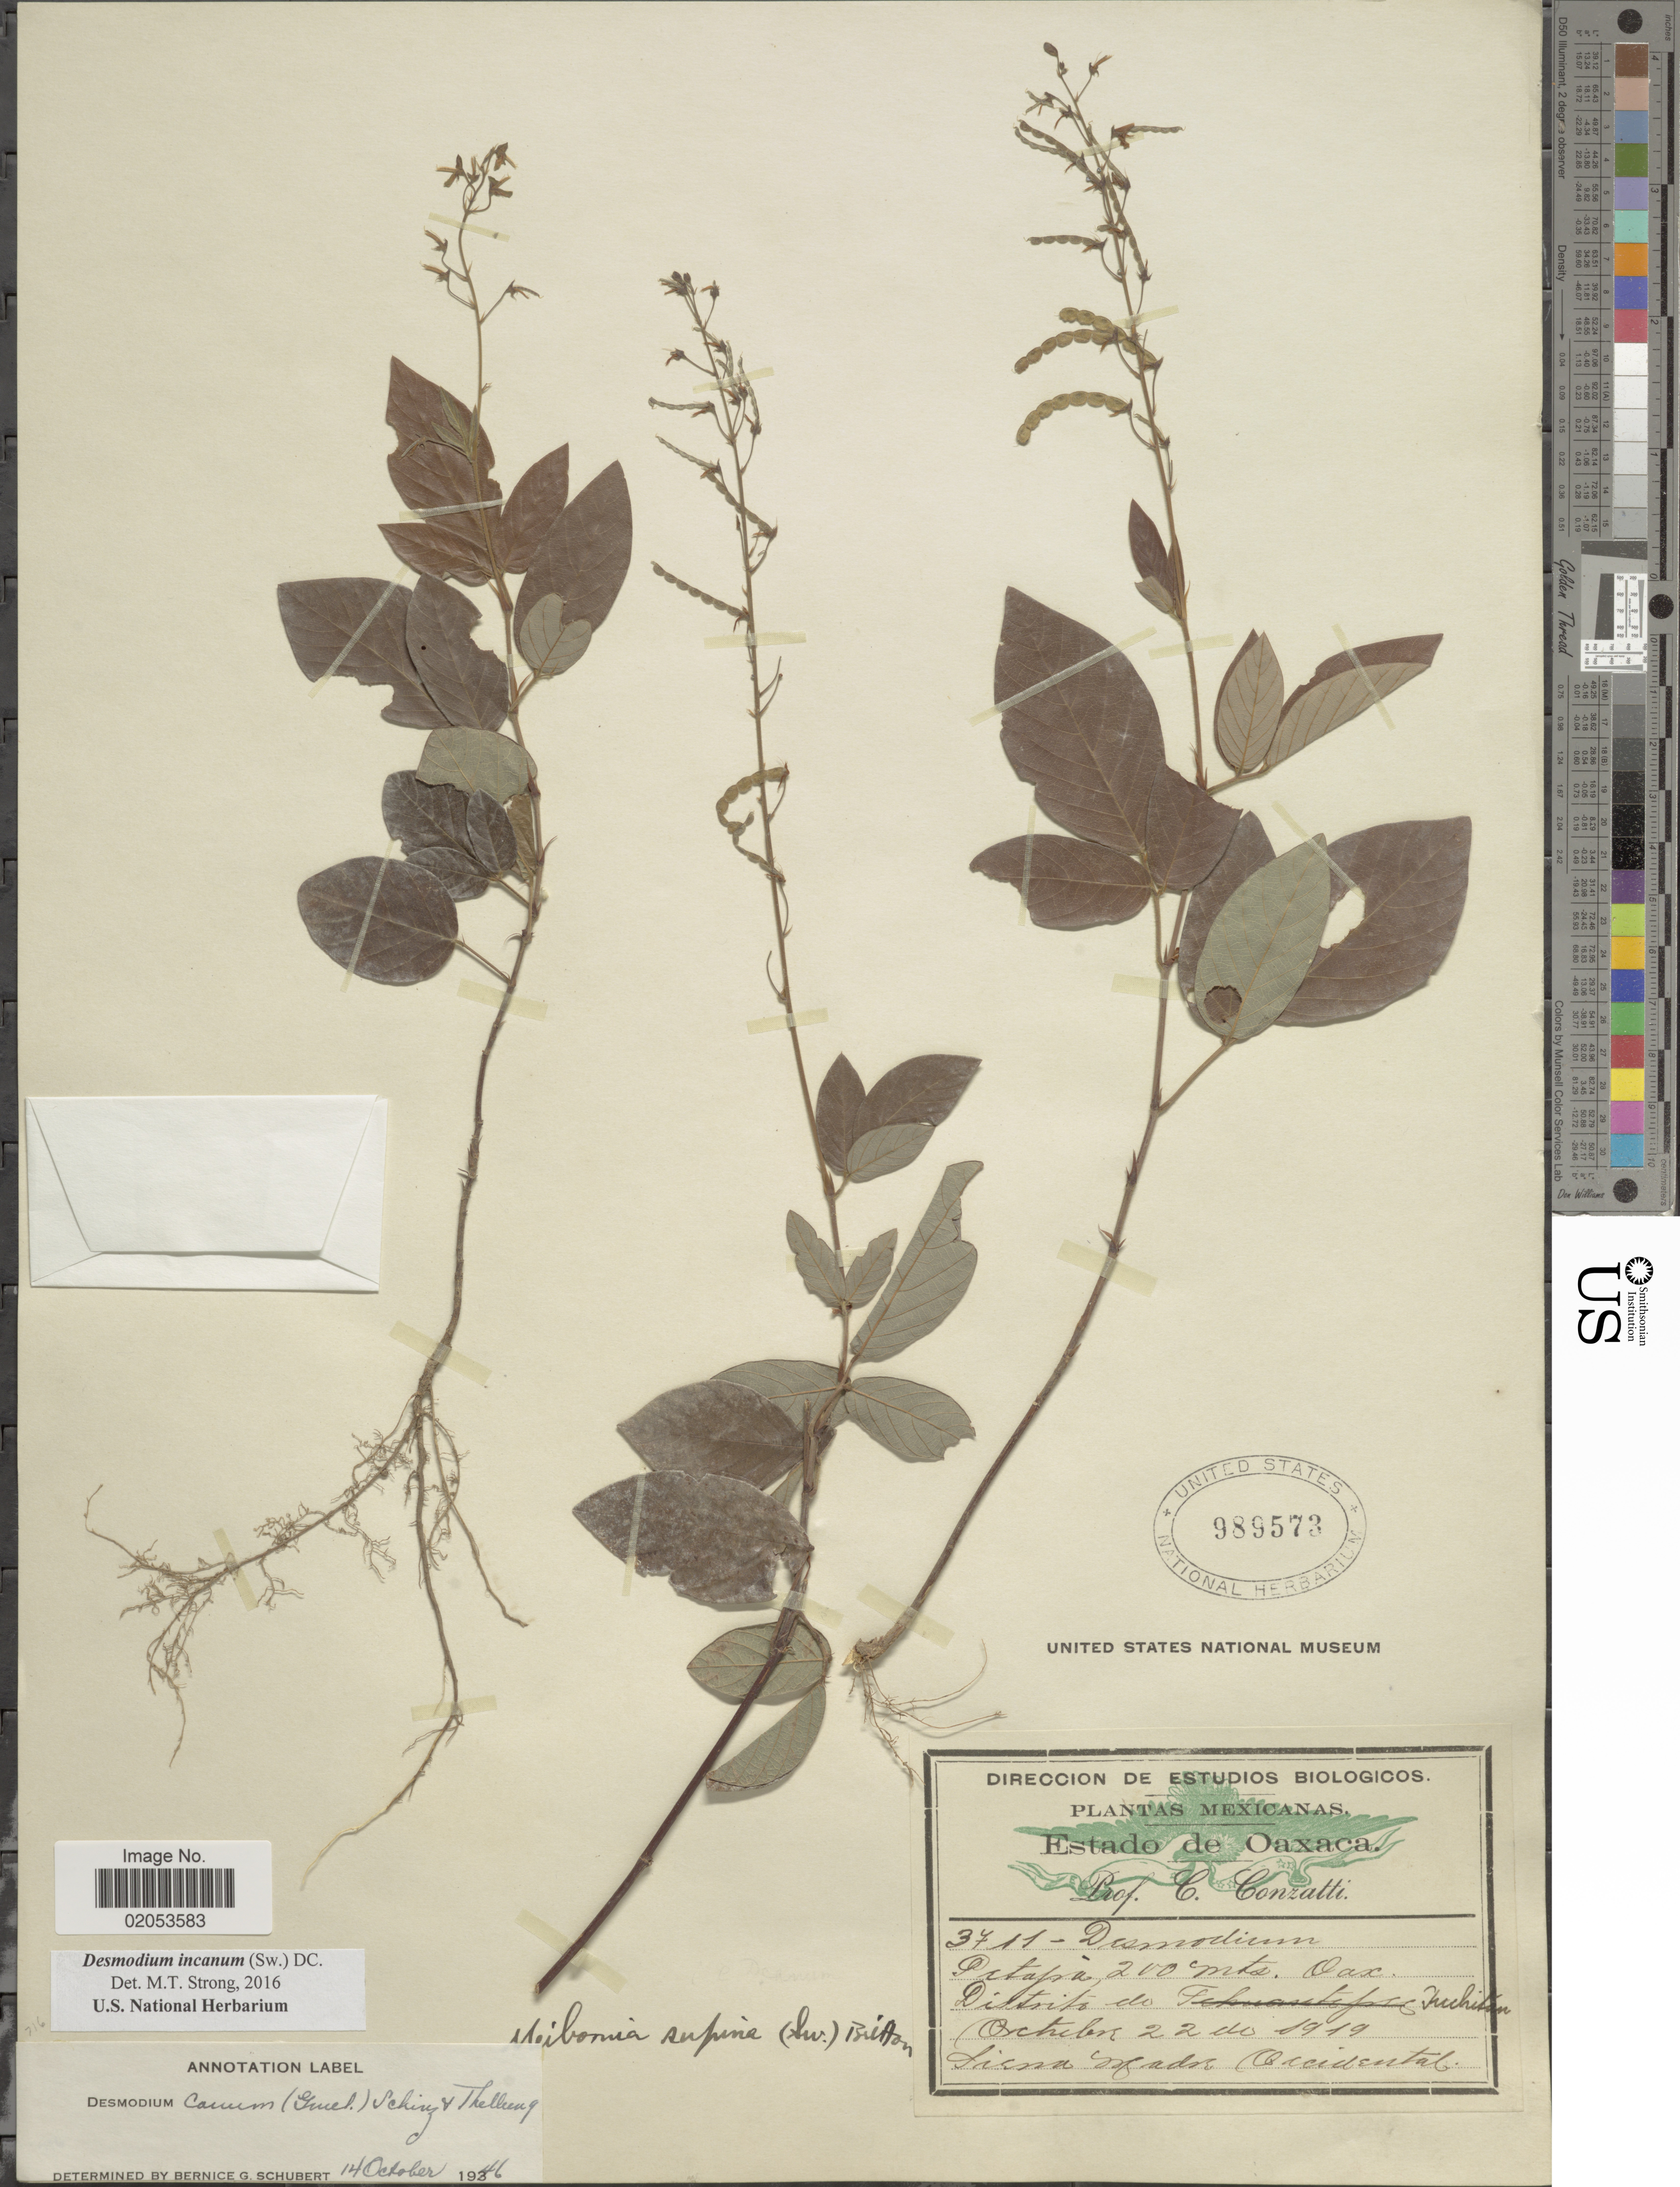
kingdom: Plantae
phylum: Tracheophyta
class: Magnoliopsida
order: Fabales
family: Fabaceae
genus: Desmodium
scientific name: Desmodium incanum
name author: (Sw.) DC.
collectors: C. Conzatti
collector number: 3711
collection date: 1919-10-22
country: Mexico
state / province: Oaxaca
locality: Petapa Distrito de Cuicatlán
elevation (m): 200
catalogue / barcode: US 989573